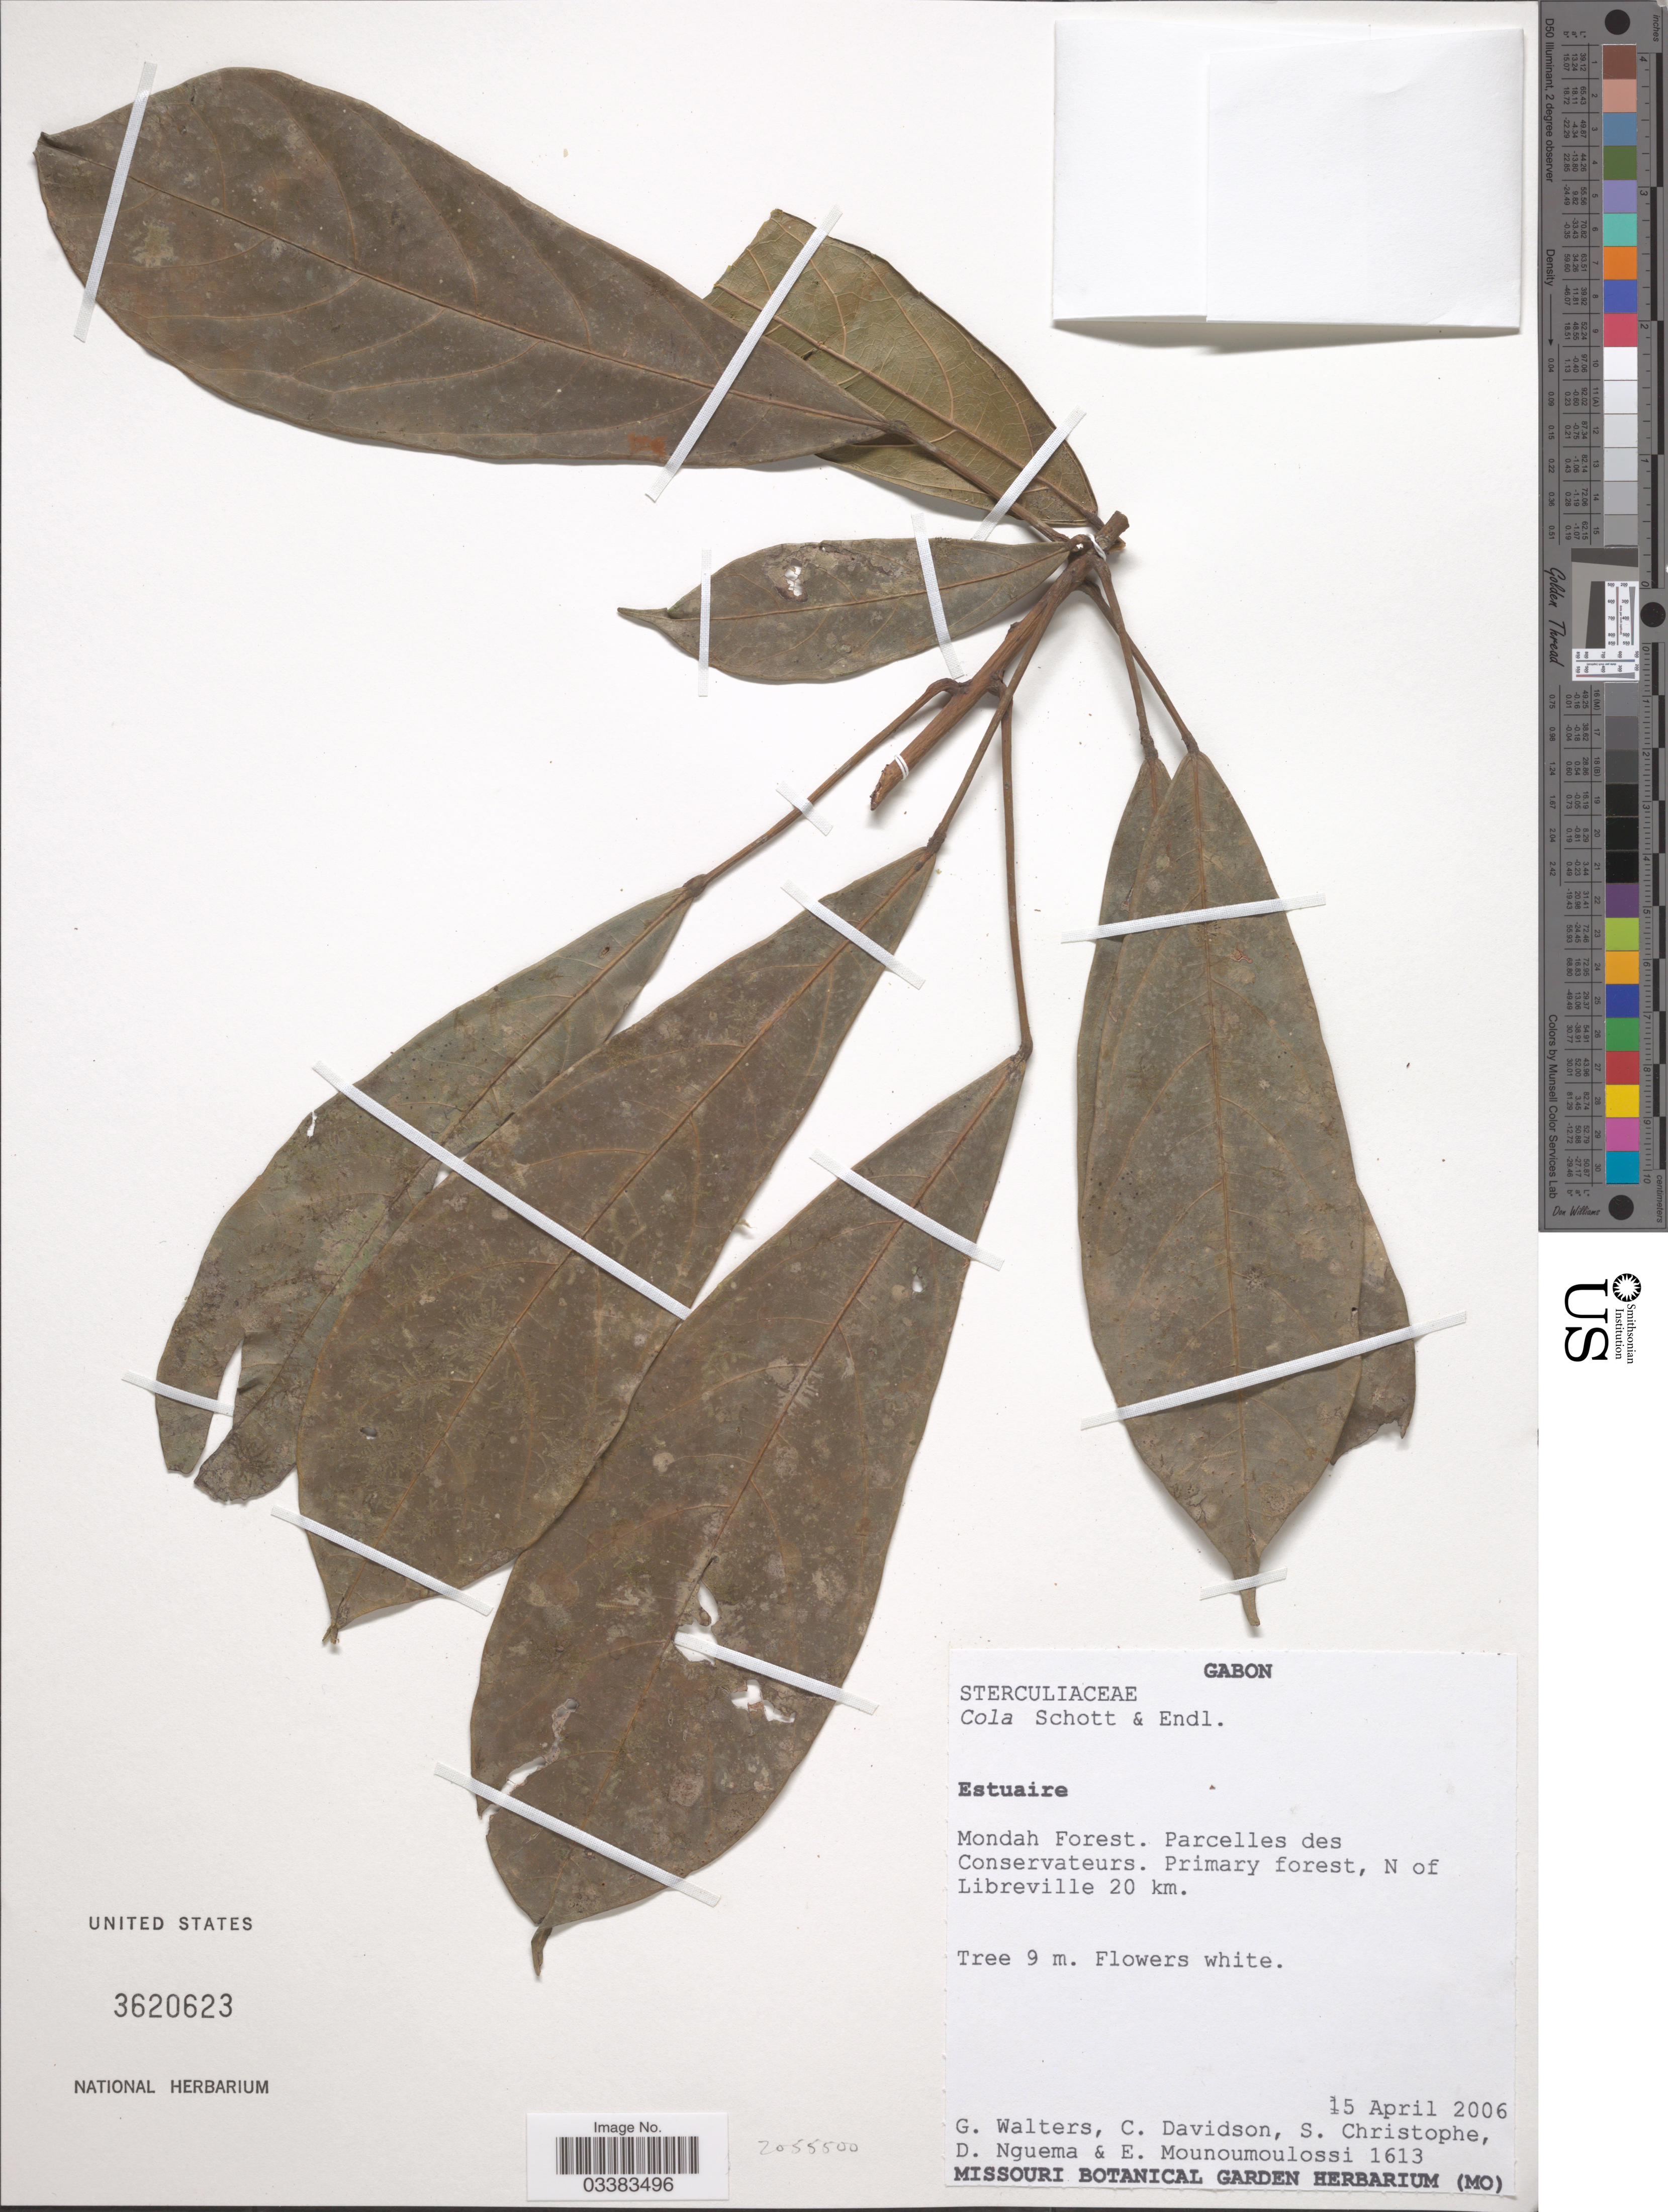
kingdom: Plantae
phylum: Tracheophyta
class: Magnoliopsida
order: Malvales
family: Malvaceae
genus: Cola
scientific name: Cola sp.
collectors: G. Walters, C. Davidson, S. Christophe, D. Nguema & E. Mounoumoulossi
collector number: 1613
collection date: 2006-04-15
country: Gabon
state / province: Estuaire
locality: Mondah Forest. Parcelles des Conservateurs. Primary forest, N of Libreville 20 km.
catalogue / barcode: US 3620623